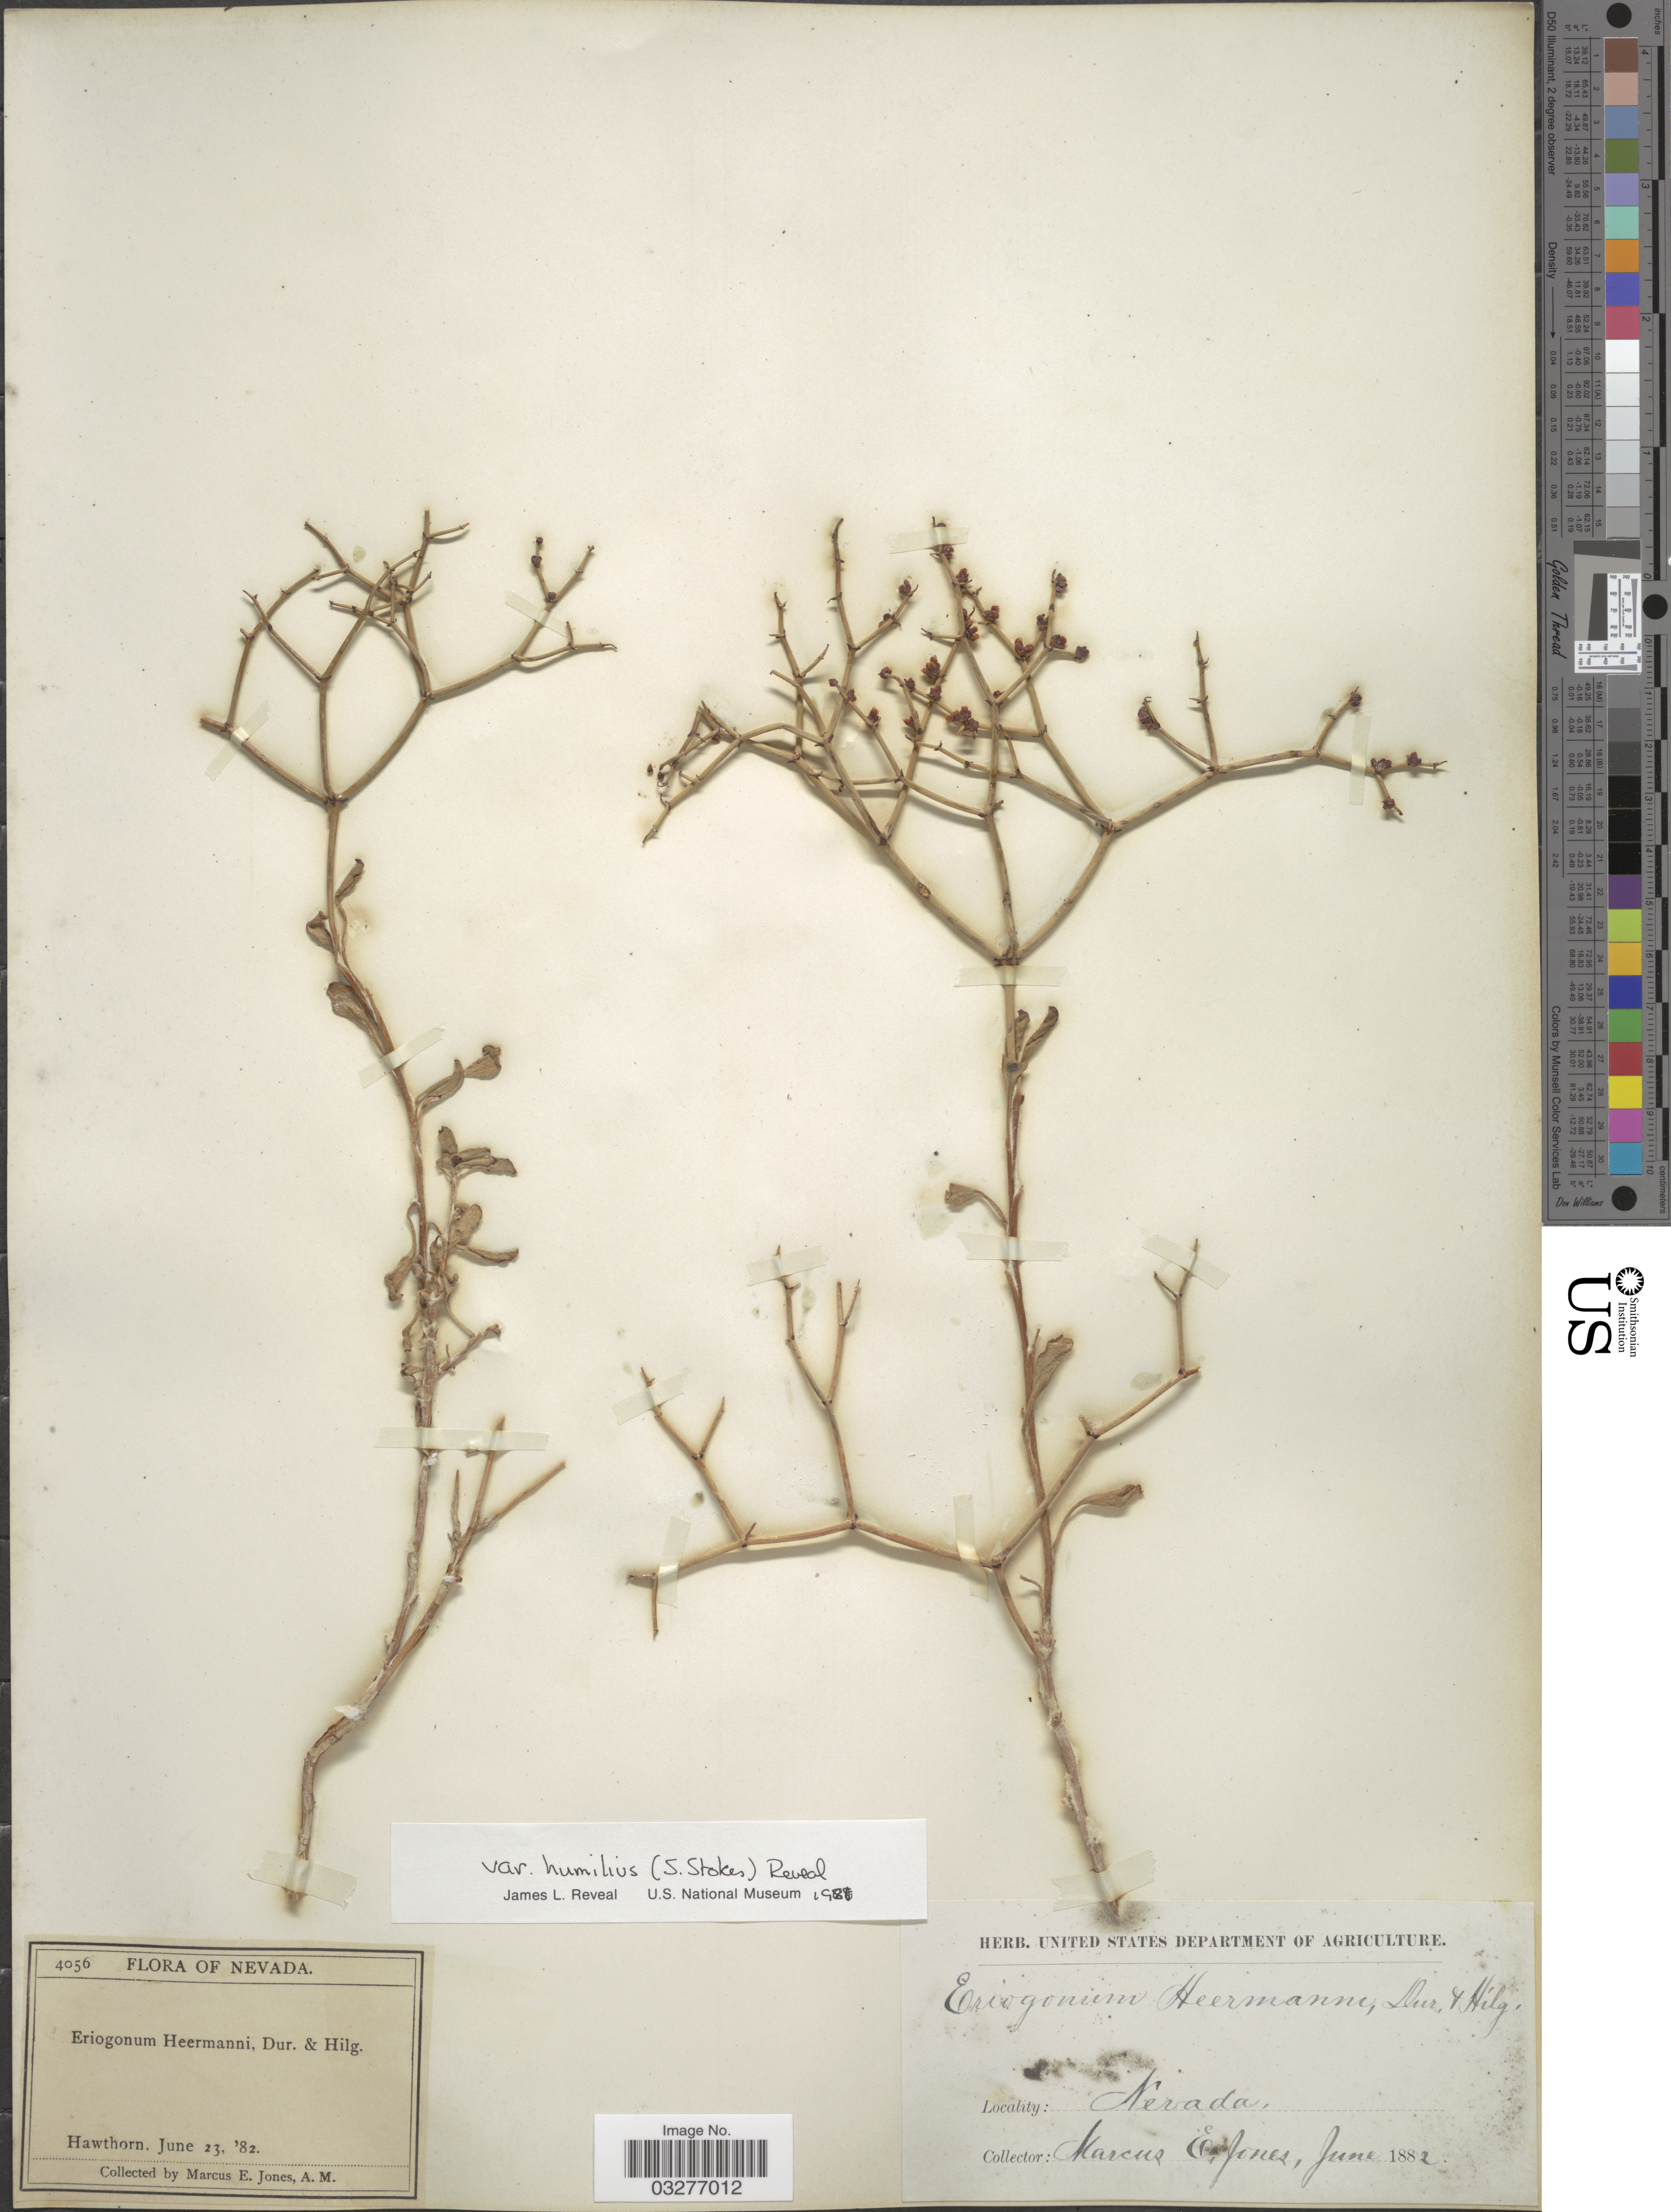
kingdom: Plantae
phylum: Tracheophyta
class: Magnoliopsida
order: Caryophyllales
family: Polygonaceae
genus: Eriogonum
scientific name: Eriogonum heermannii var. humilius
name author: (S. Stokes) Reveal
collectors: M. E. Jones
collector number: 4056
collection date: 1882-06-23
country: United States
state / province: Nevada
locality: Hawthorn.